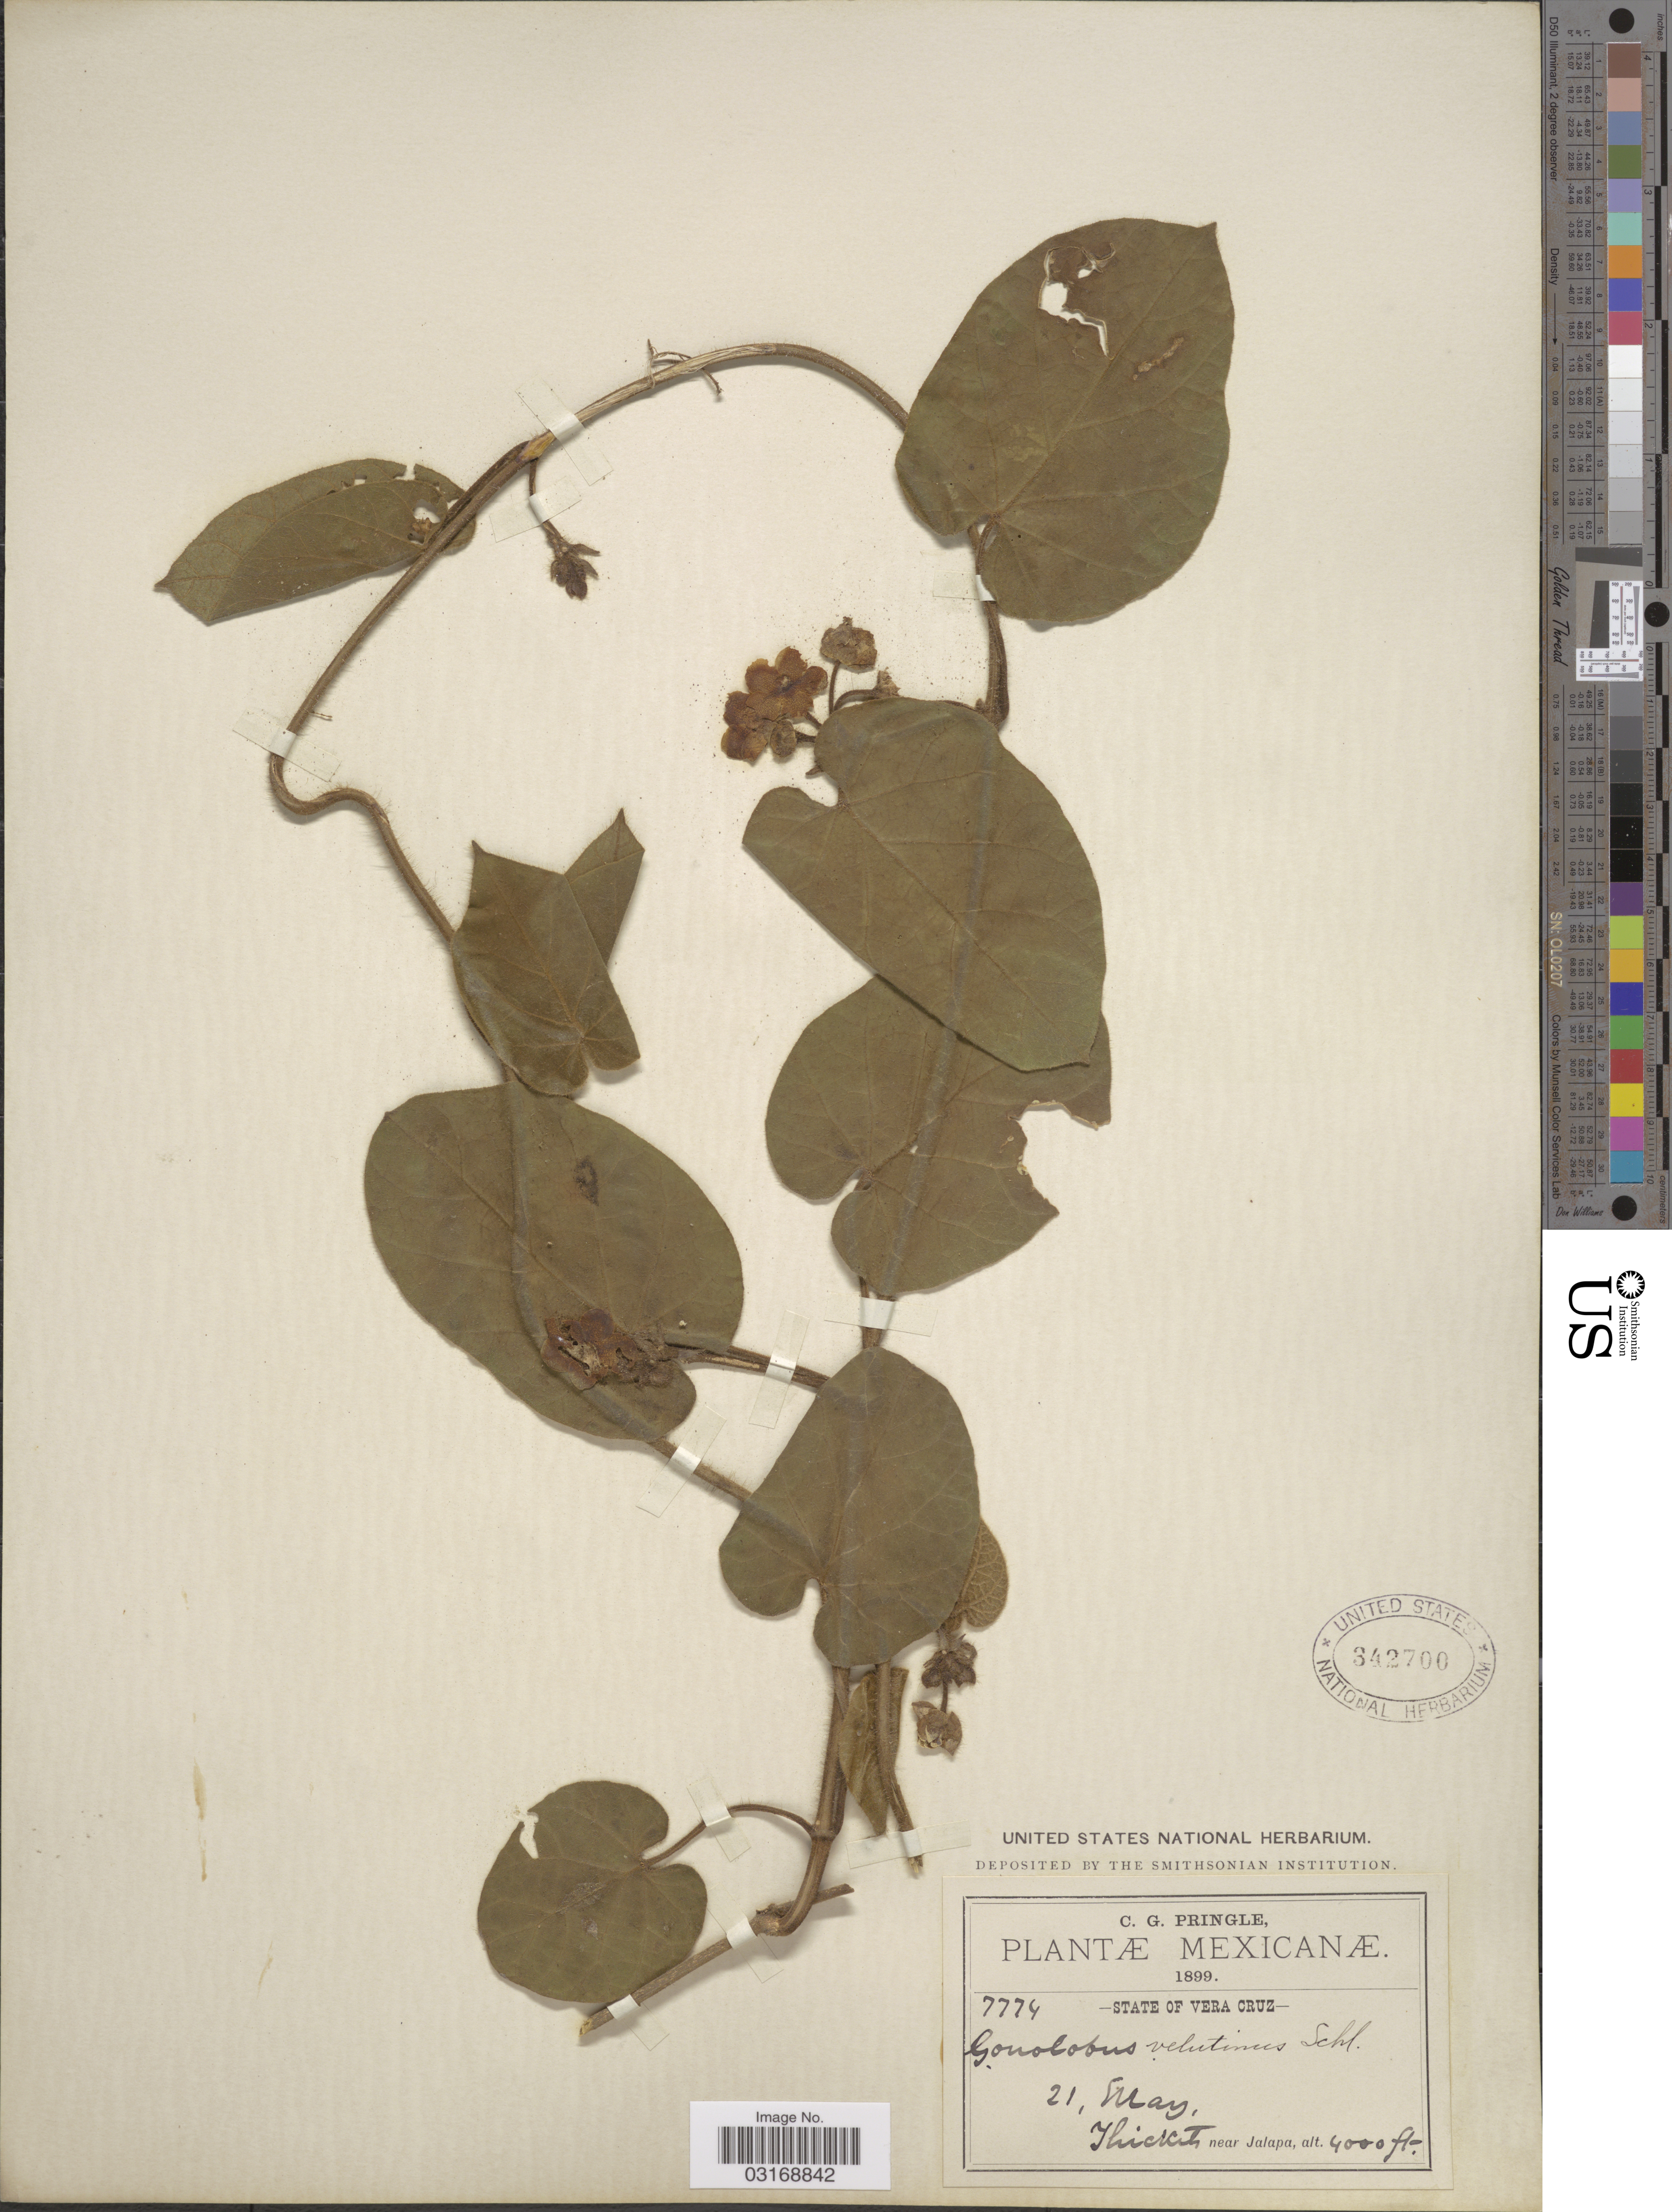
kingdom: Plantae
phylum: Tracheophyta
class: Magnoliopsida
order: Gentianales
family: Apocynaceae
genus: Matelea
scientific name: Matelea velutina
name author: (Schltdl.) Woodson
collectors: C. G. Pringle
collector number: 7774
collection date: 1899-05-21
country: Mexico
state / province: Veracruz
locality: Vera Cruz. Thickets, near Jalapa.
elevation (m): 1219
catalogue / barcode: US 342700